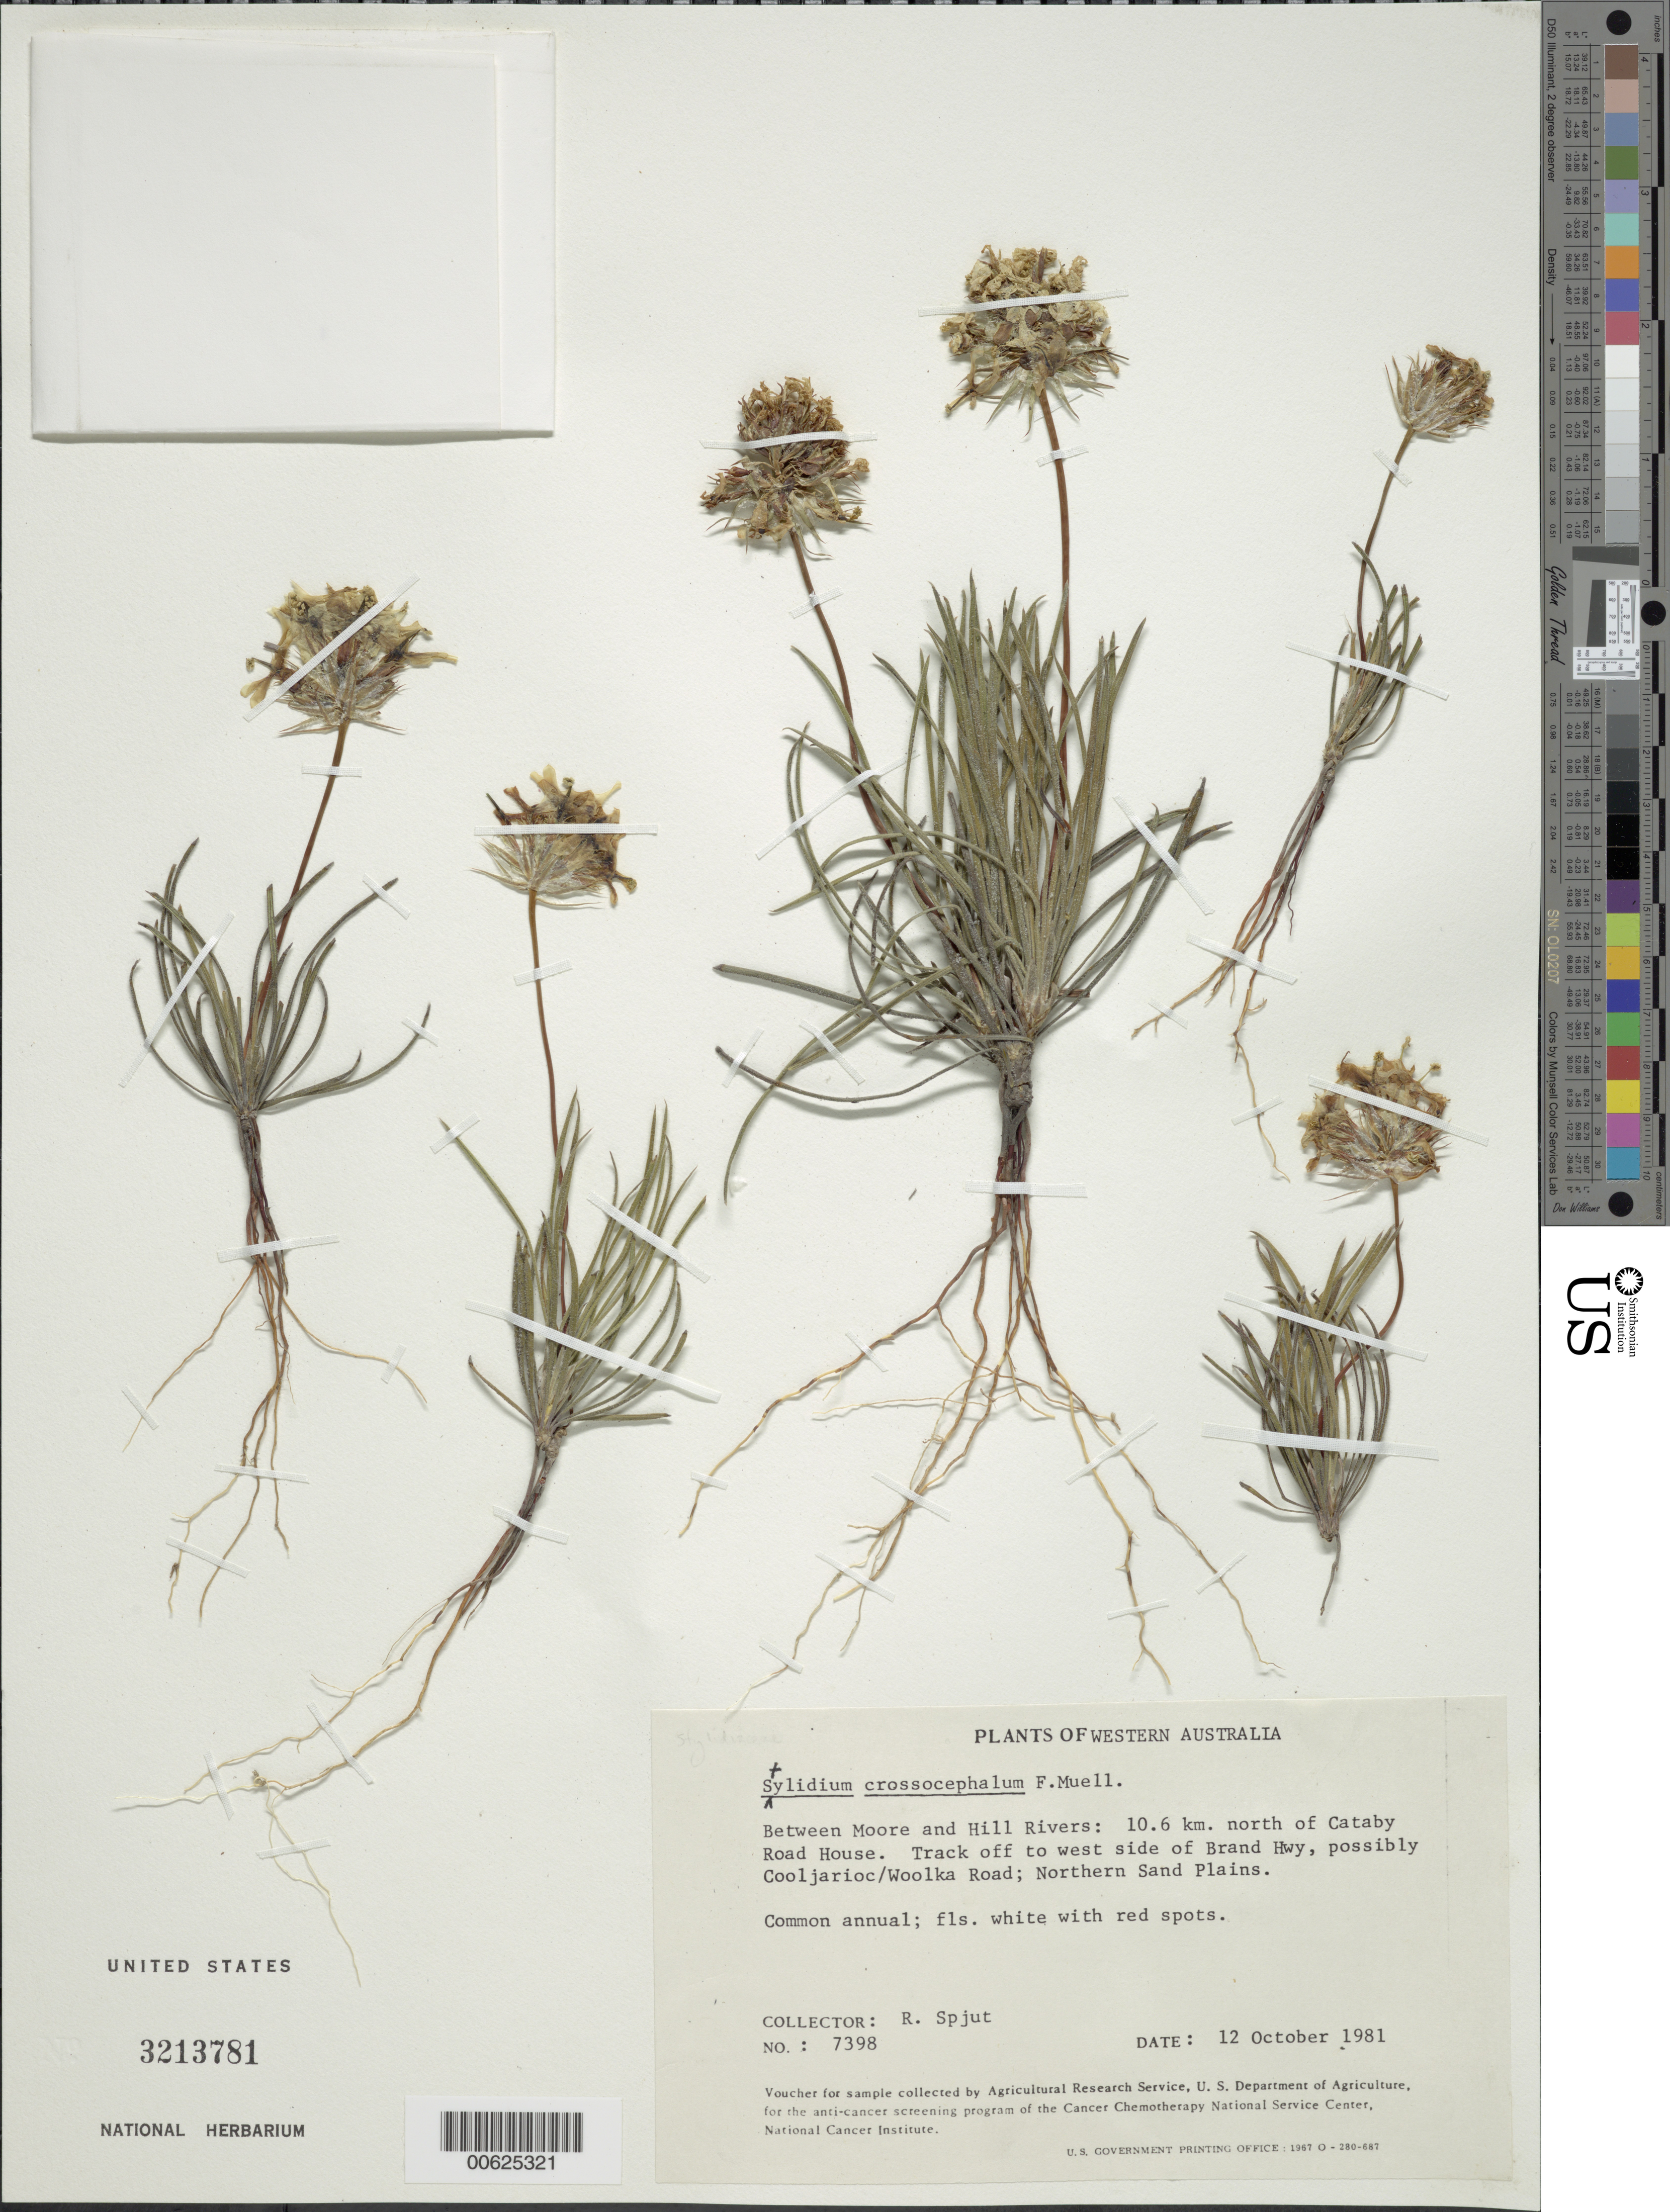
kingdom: Plantae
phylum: Tracheophyta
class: Magnoliopsida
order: Asterales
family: Stylidiaceae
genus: Stylidium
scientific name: Stylidium crossocephalum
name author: F. Muell.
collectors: R. Spjut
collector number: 7398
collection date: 1981-10-12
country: Australia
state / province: Western Australia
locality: Between Moore and Hill Rivers: 10.6 km. north of Cataby Road House. Track off to west side of Brand Hwy, possibly Cooljarioc/Woolka Road; Northern Sand Plains.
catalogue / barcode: US 3213781